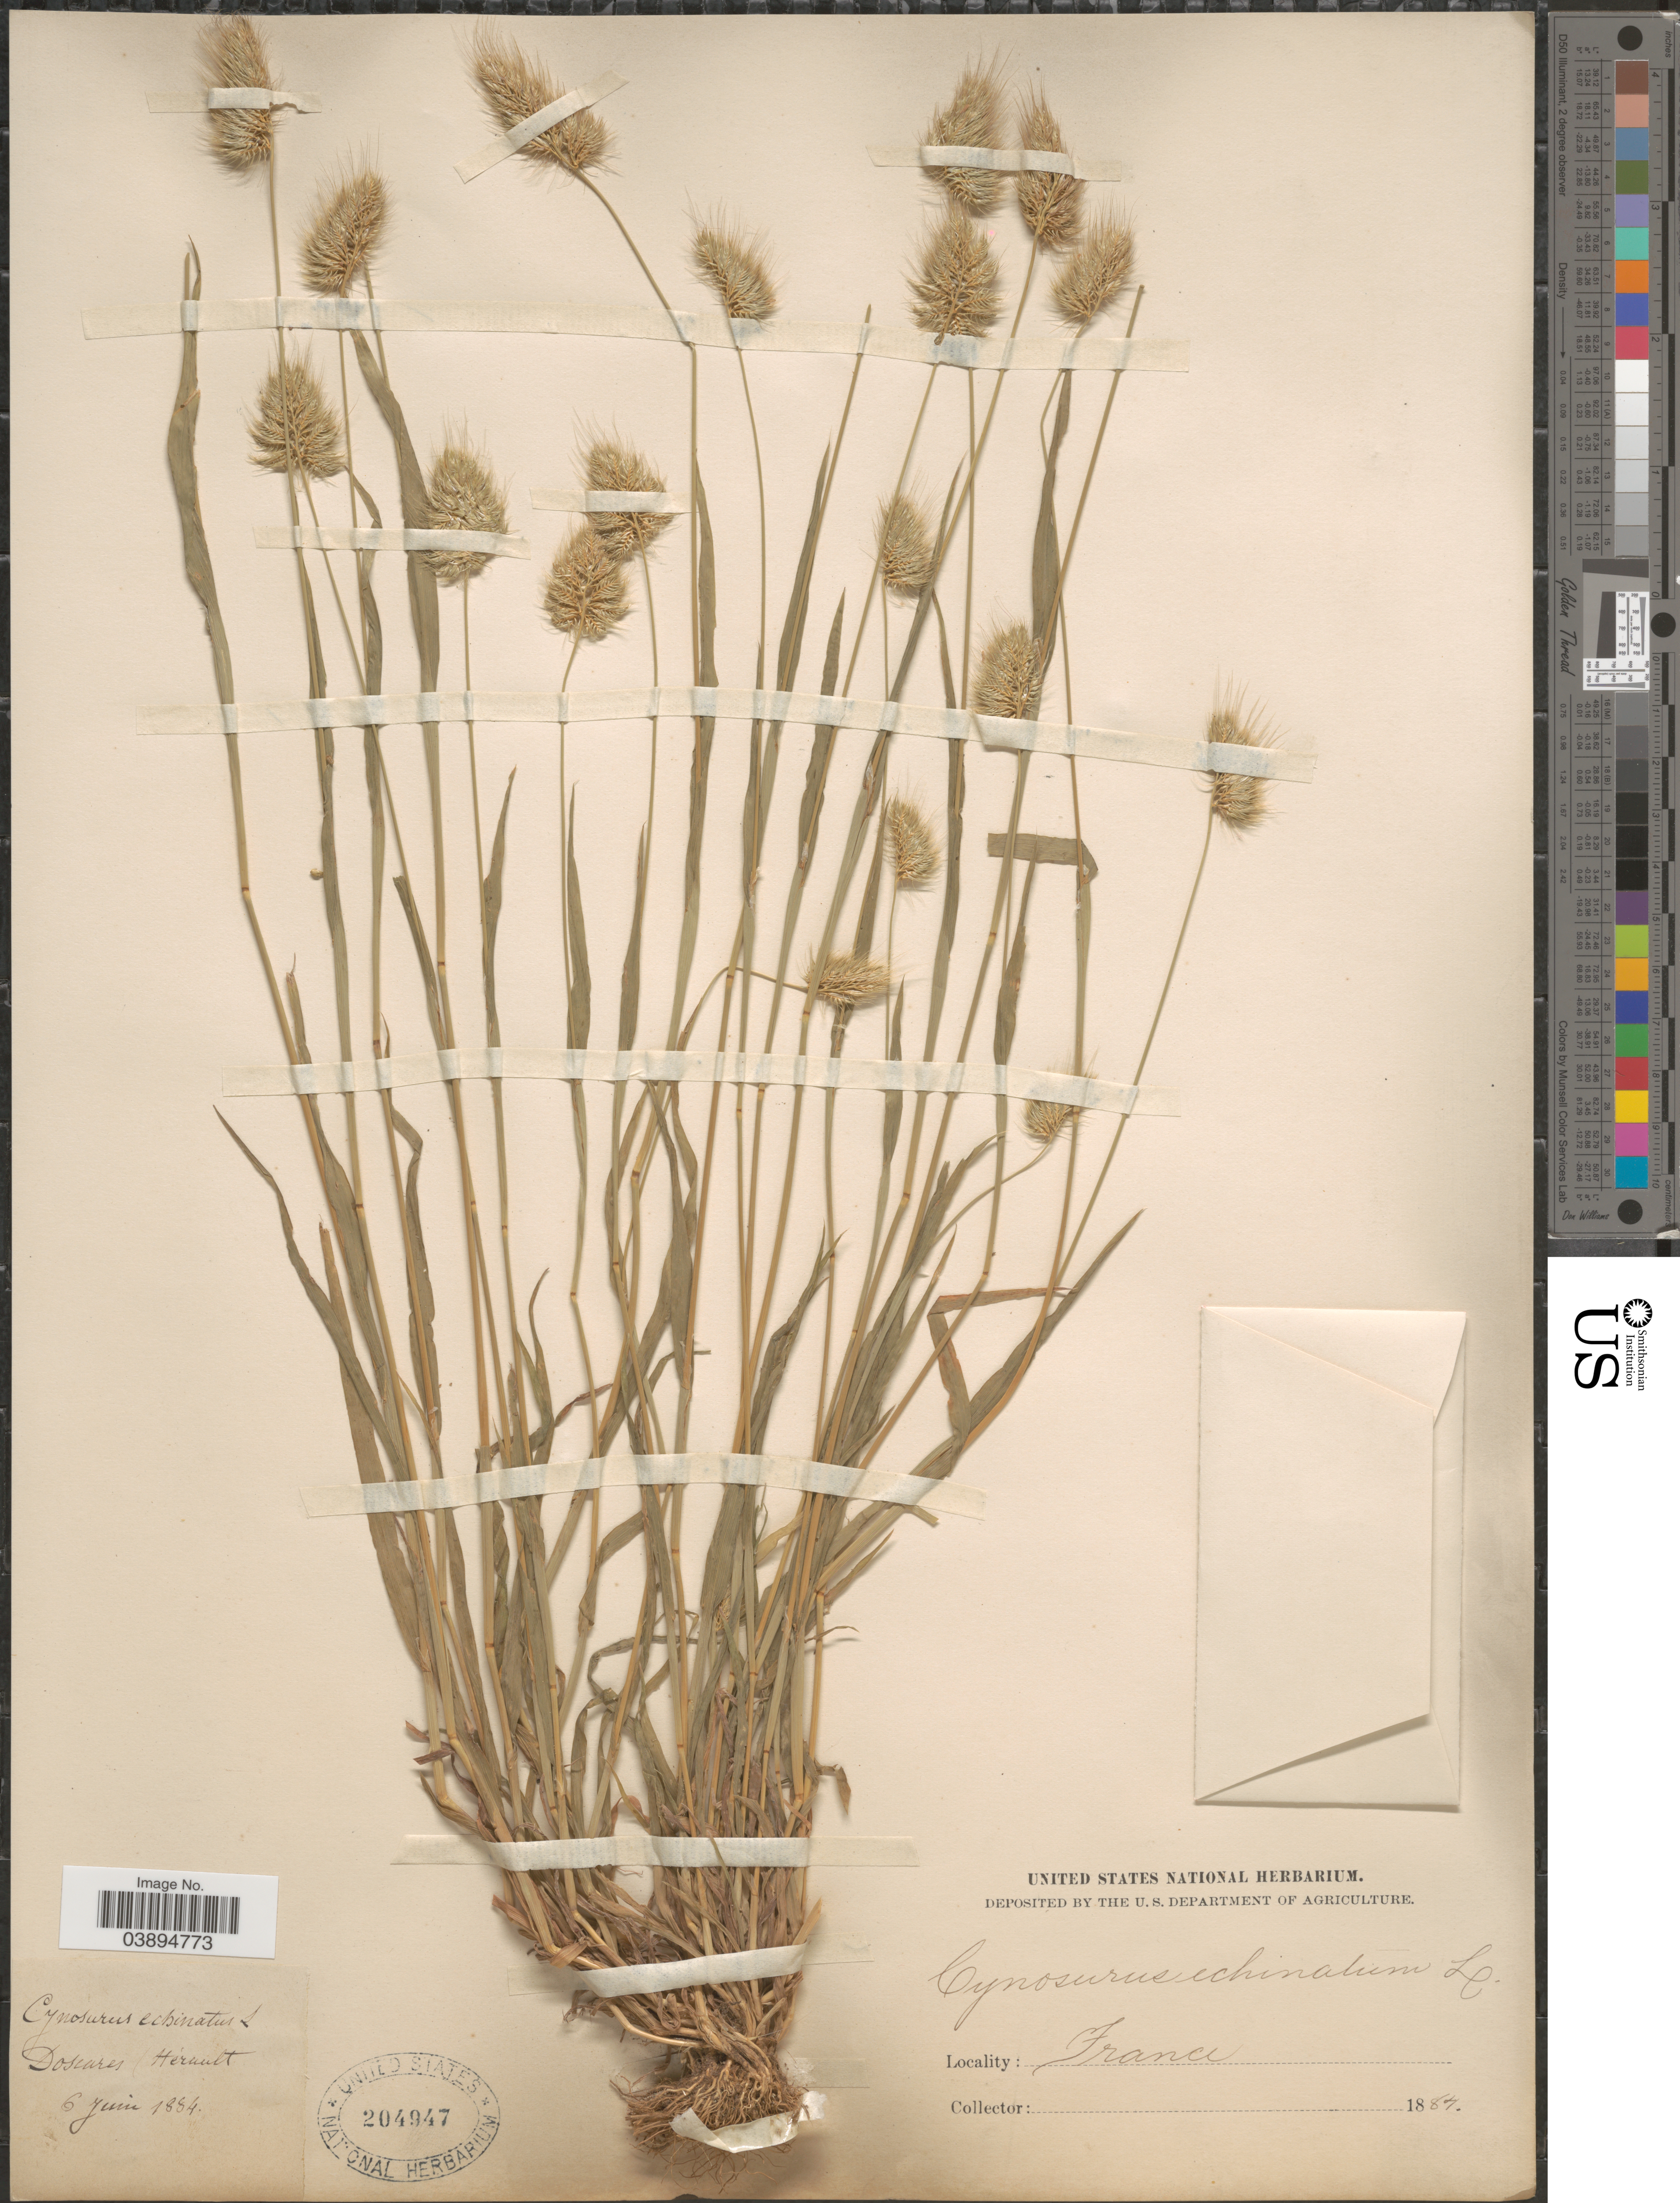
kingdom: Plantae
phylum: Tracheophyta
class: Liliopsida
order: Poales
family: Poaceae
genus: Cynosurus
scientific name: Cynosurus echinatus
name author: L.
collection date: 1884-06-06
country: France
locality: Doscares Herault.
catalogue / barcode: US 204947